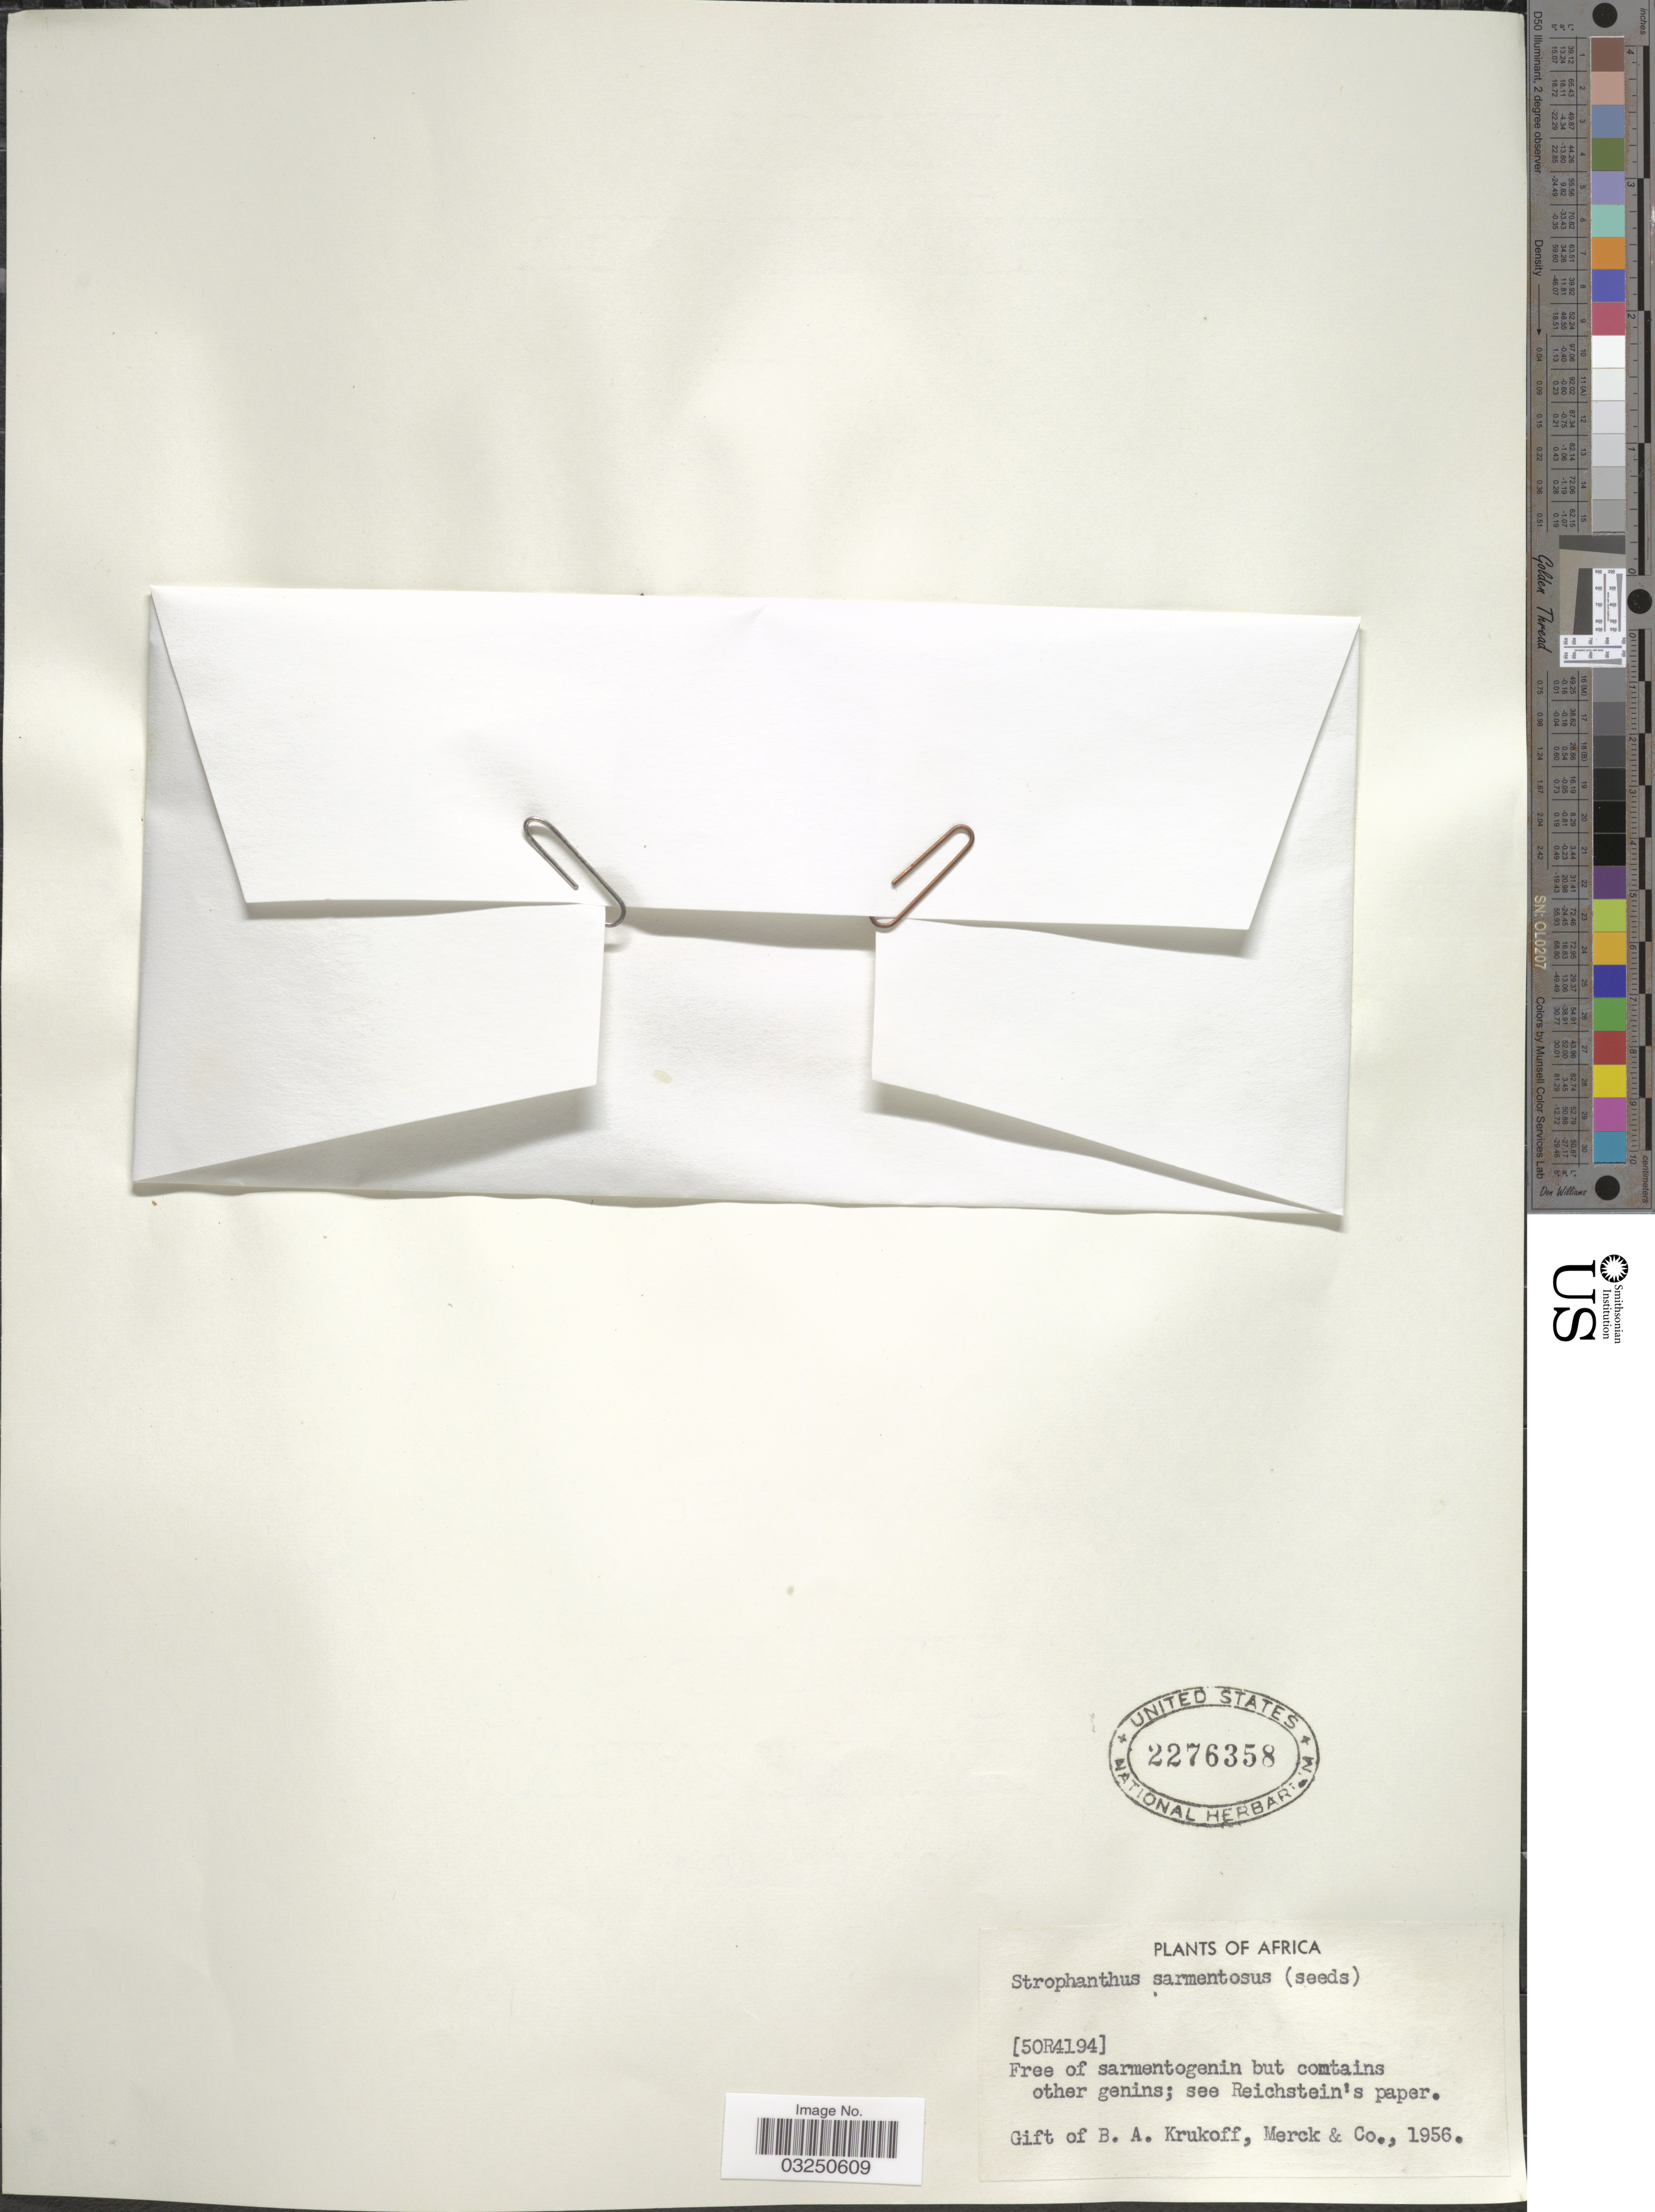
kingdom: Plantae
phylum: Tracheophyta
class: Magnoliopsida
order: Gentianales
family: Apocynaceae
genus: Strophanthus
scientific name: Strophanthus sarmentosus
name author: DC.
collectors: B. A. Krukoff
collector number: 50R4194?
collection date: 1956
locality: Africa.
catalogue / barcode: US 2276358